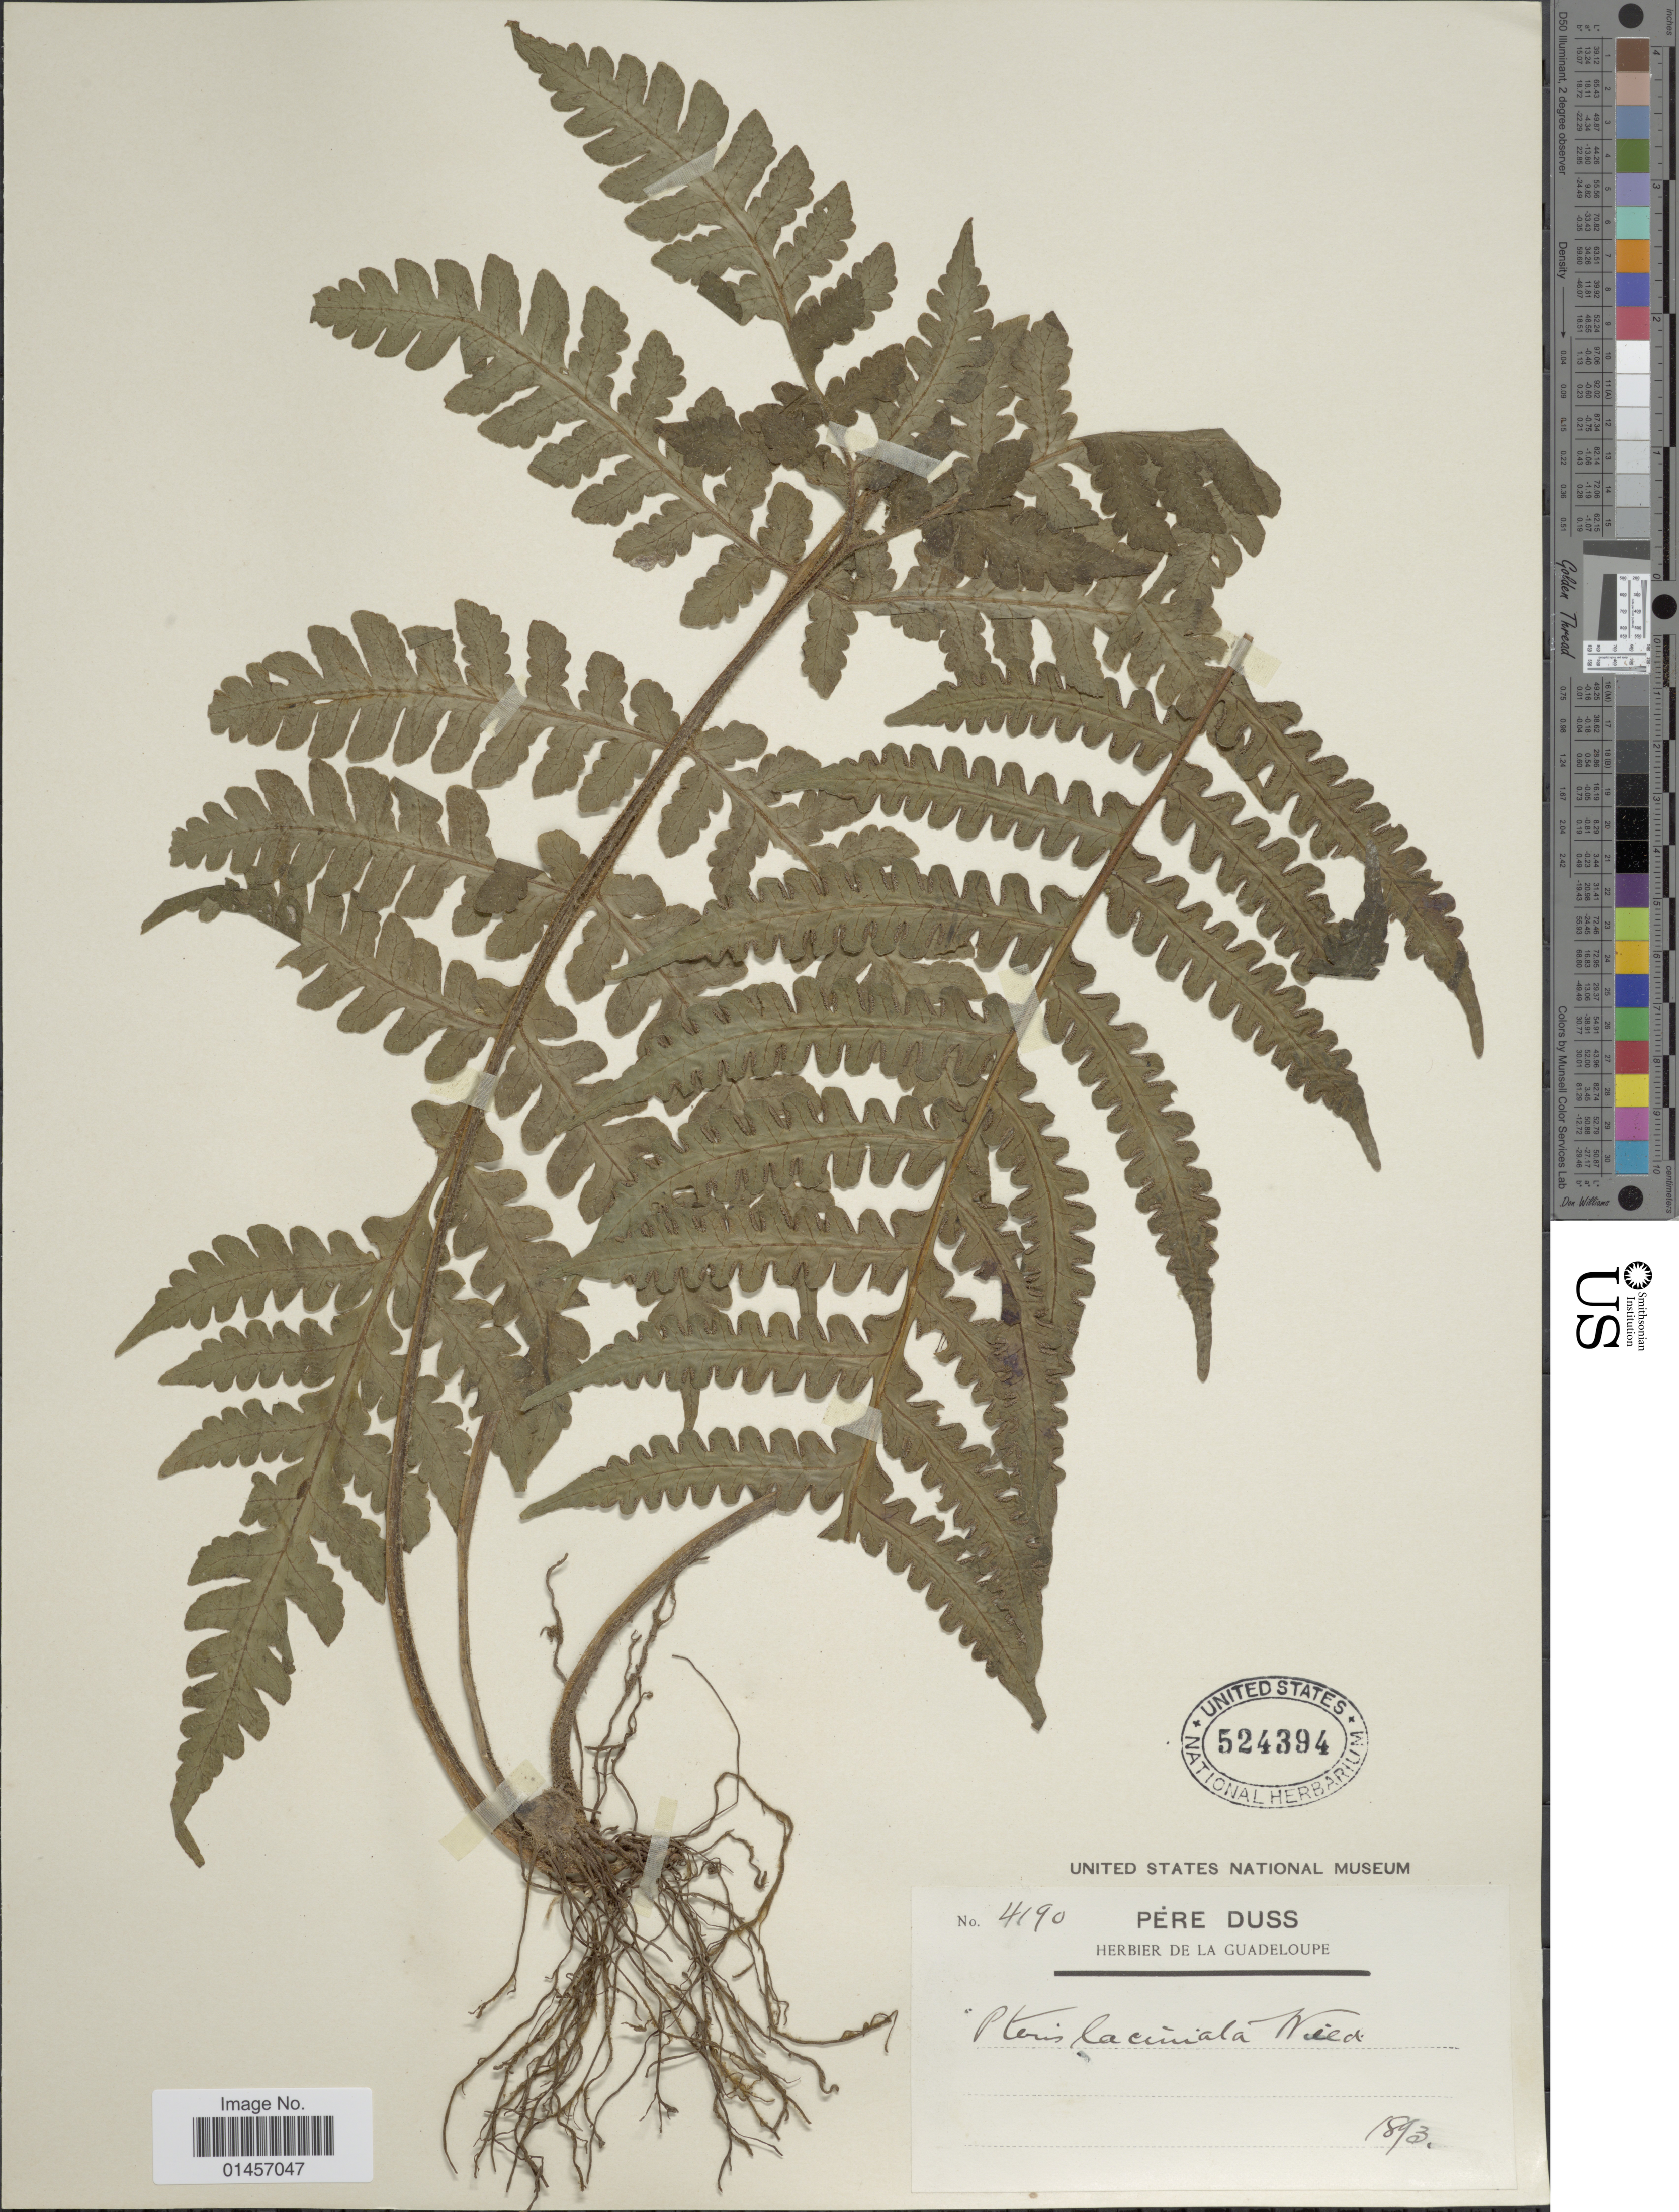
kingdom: Plantae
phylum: Tracheophyta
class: Polypodiopsida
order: Polypodiales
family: Lonchitidaceae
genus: Lonchitis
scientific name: Lonchitis hirsuta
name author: L.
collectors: Père Duss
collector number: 4190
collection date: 1893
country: Guadeloupe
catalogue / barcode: US 524394